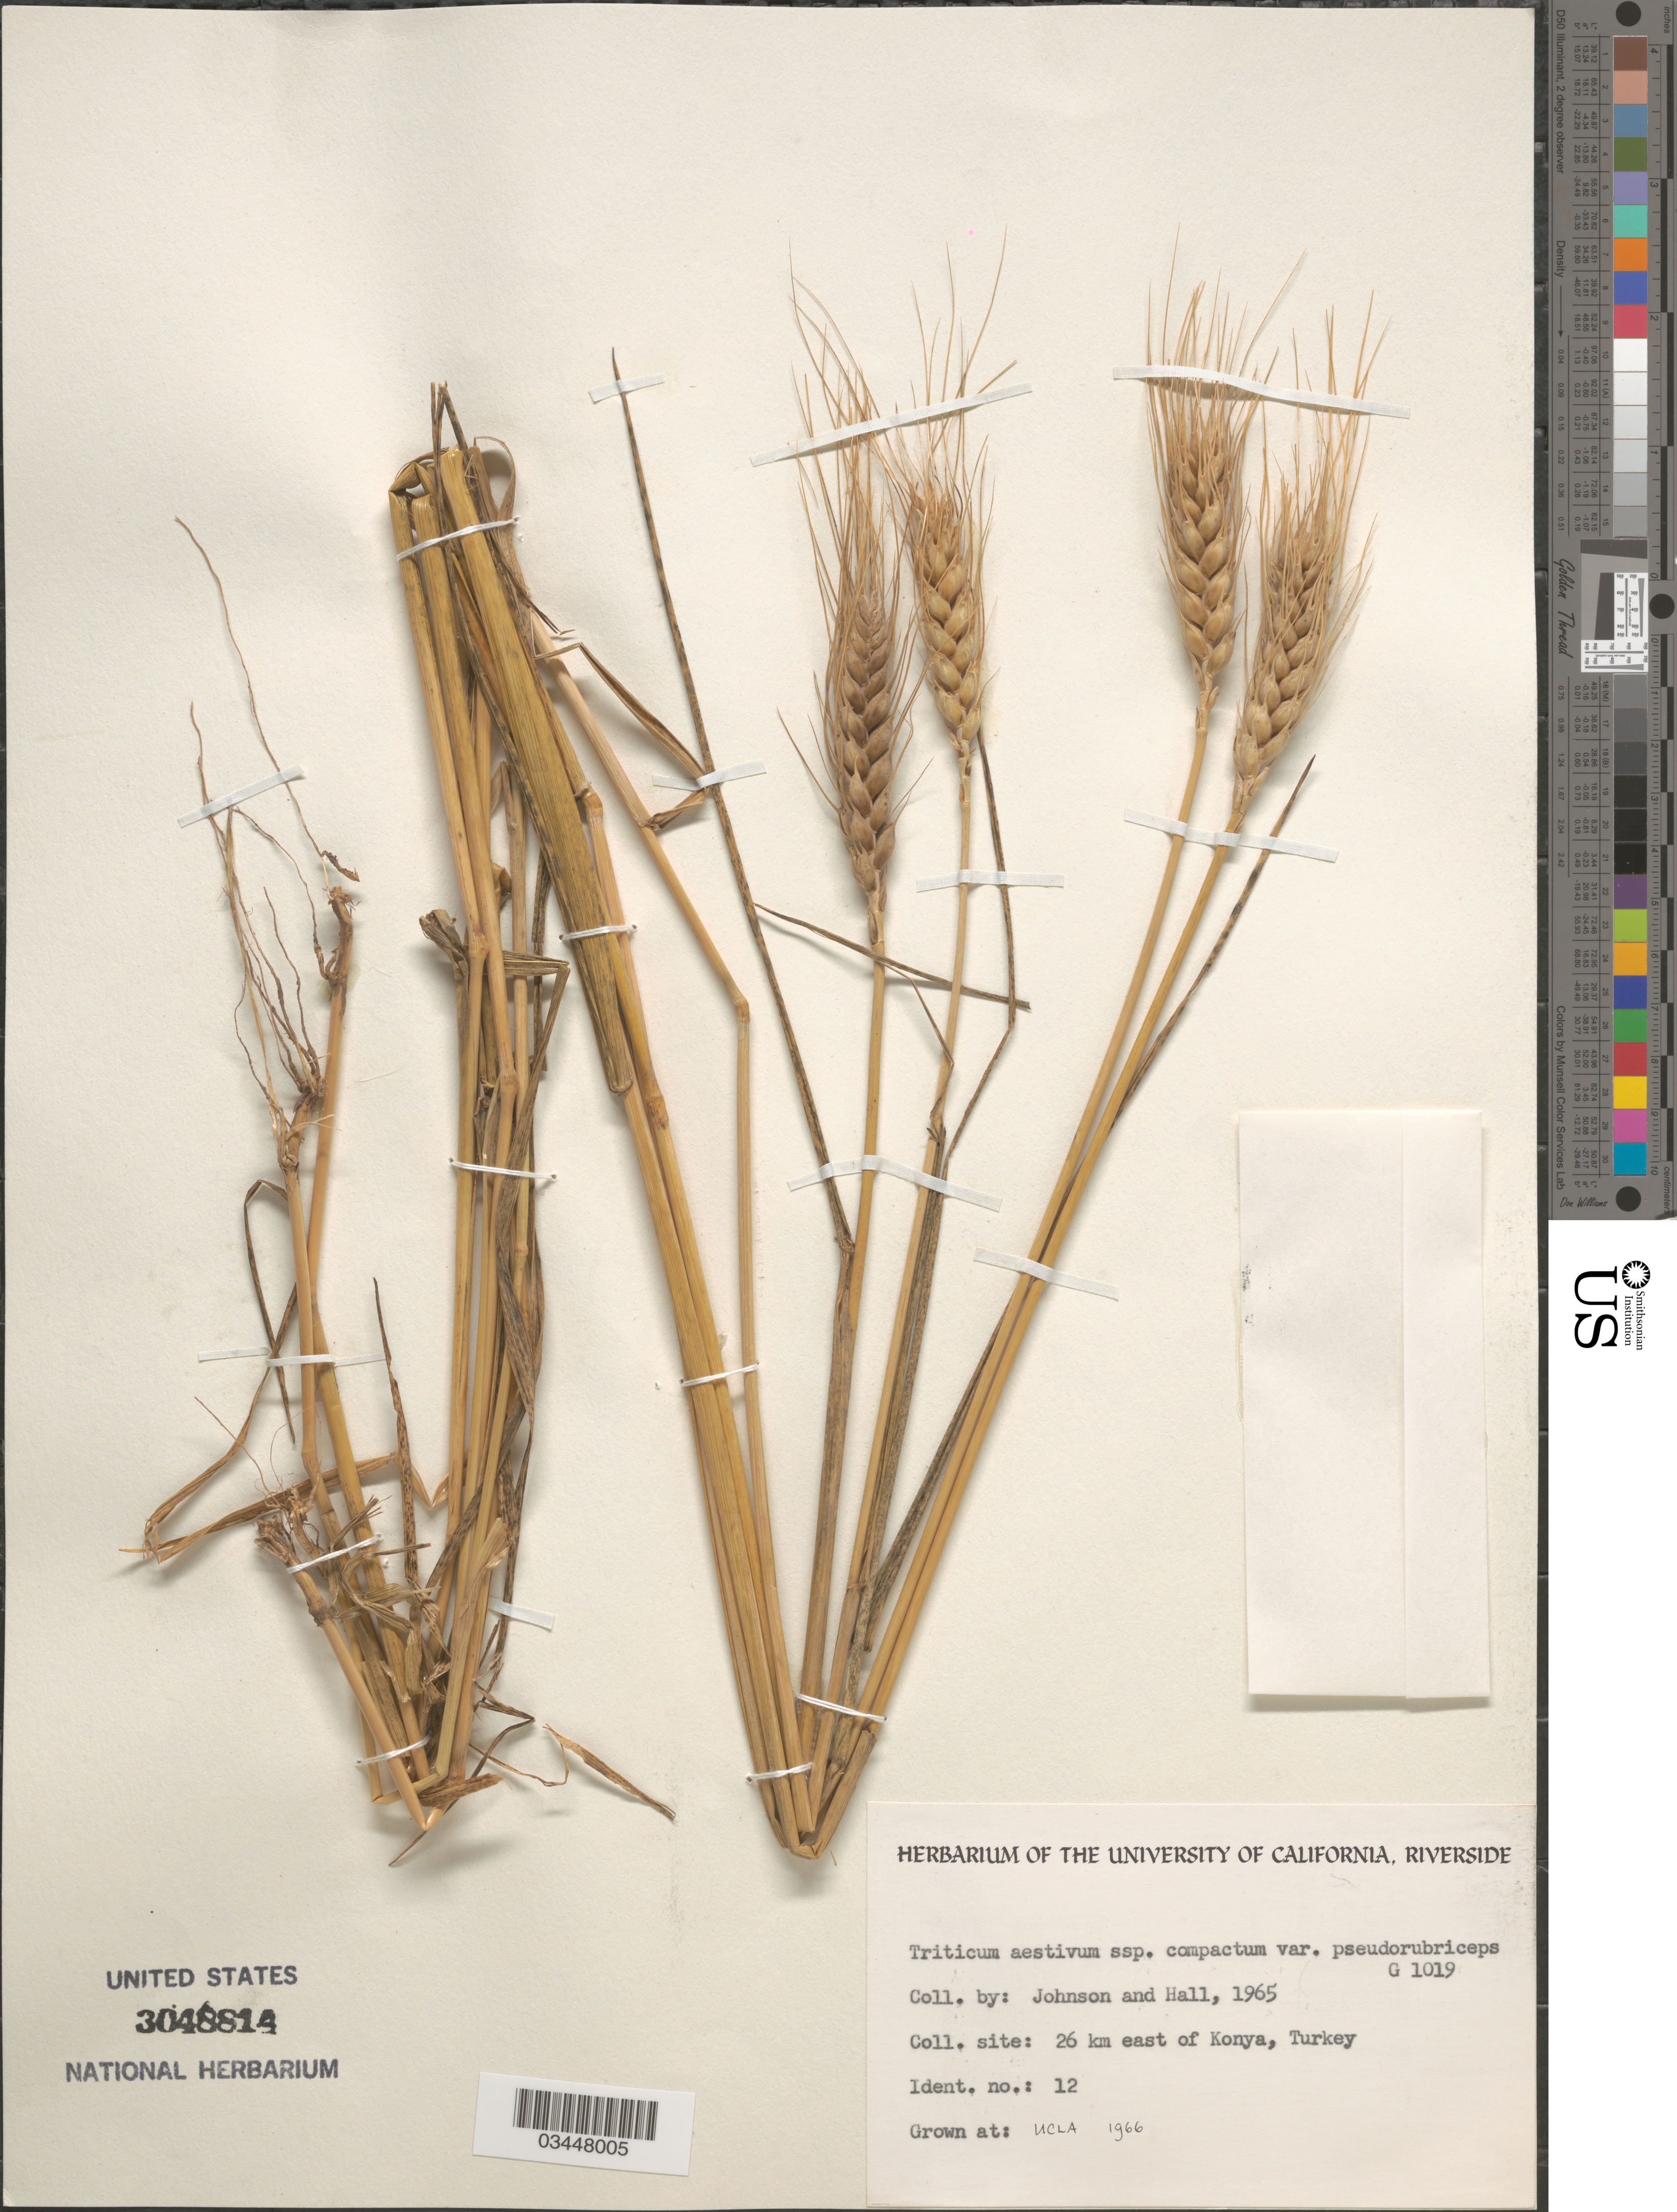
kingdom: Plantae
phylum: Tracheophyta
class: Liliopsida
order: Poales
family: Poaceae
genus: Triticum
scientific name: Triticum aestivum subsp. compactum var. pseudo-rubriceps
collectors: ex herb. Univ. of California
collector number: G1019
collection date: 1966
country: United States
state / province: California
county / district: Los Angeles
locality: UCLA.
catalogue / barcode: US 3048814